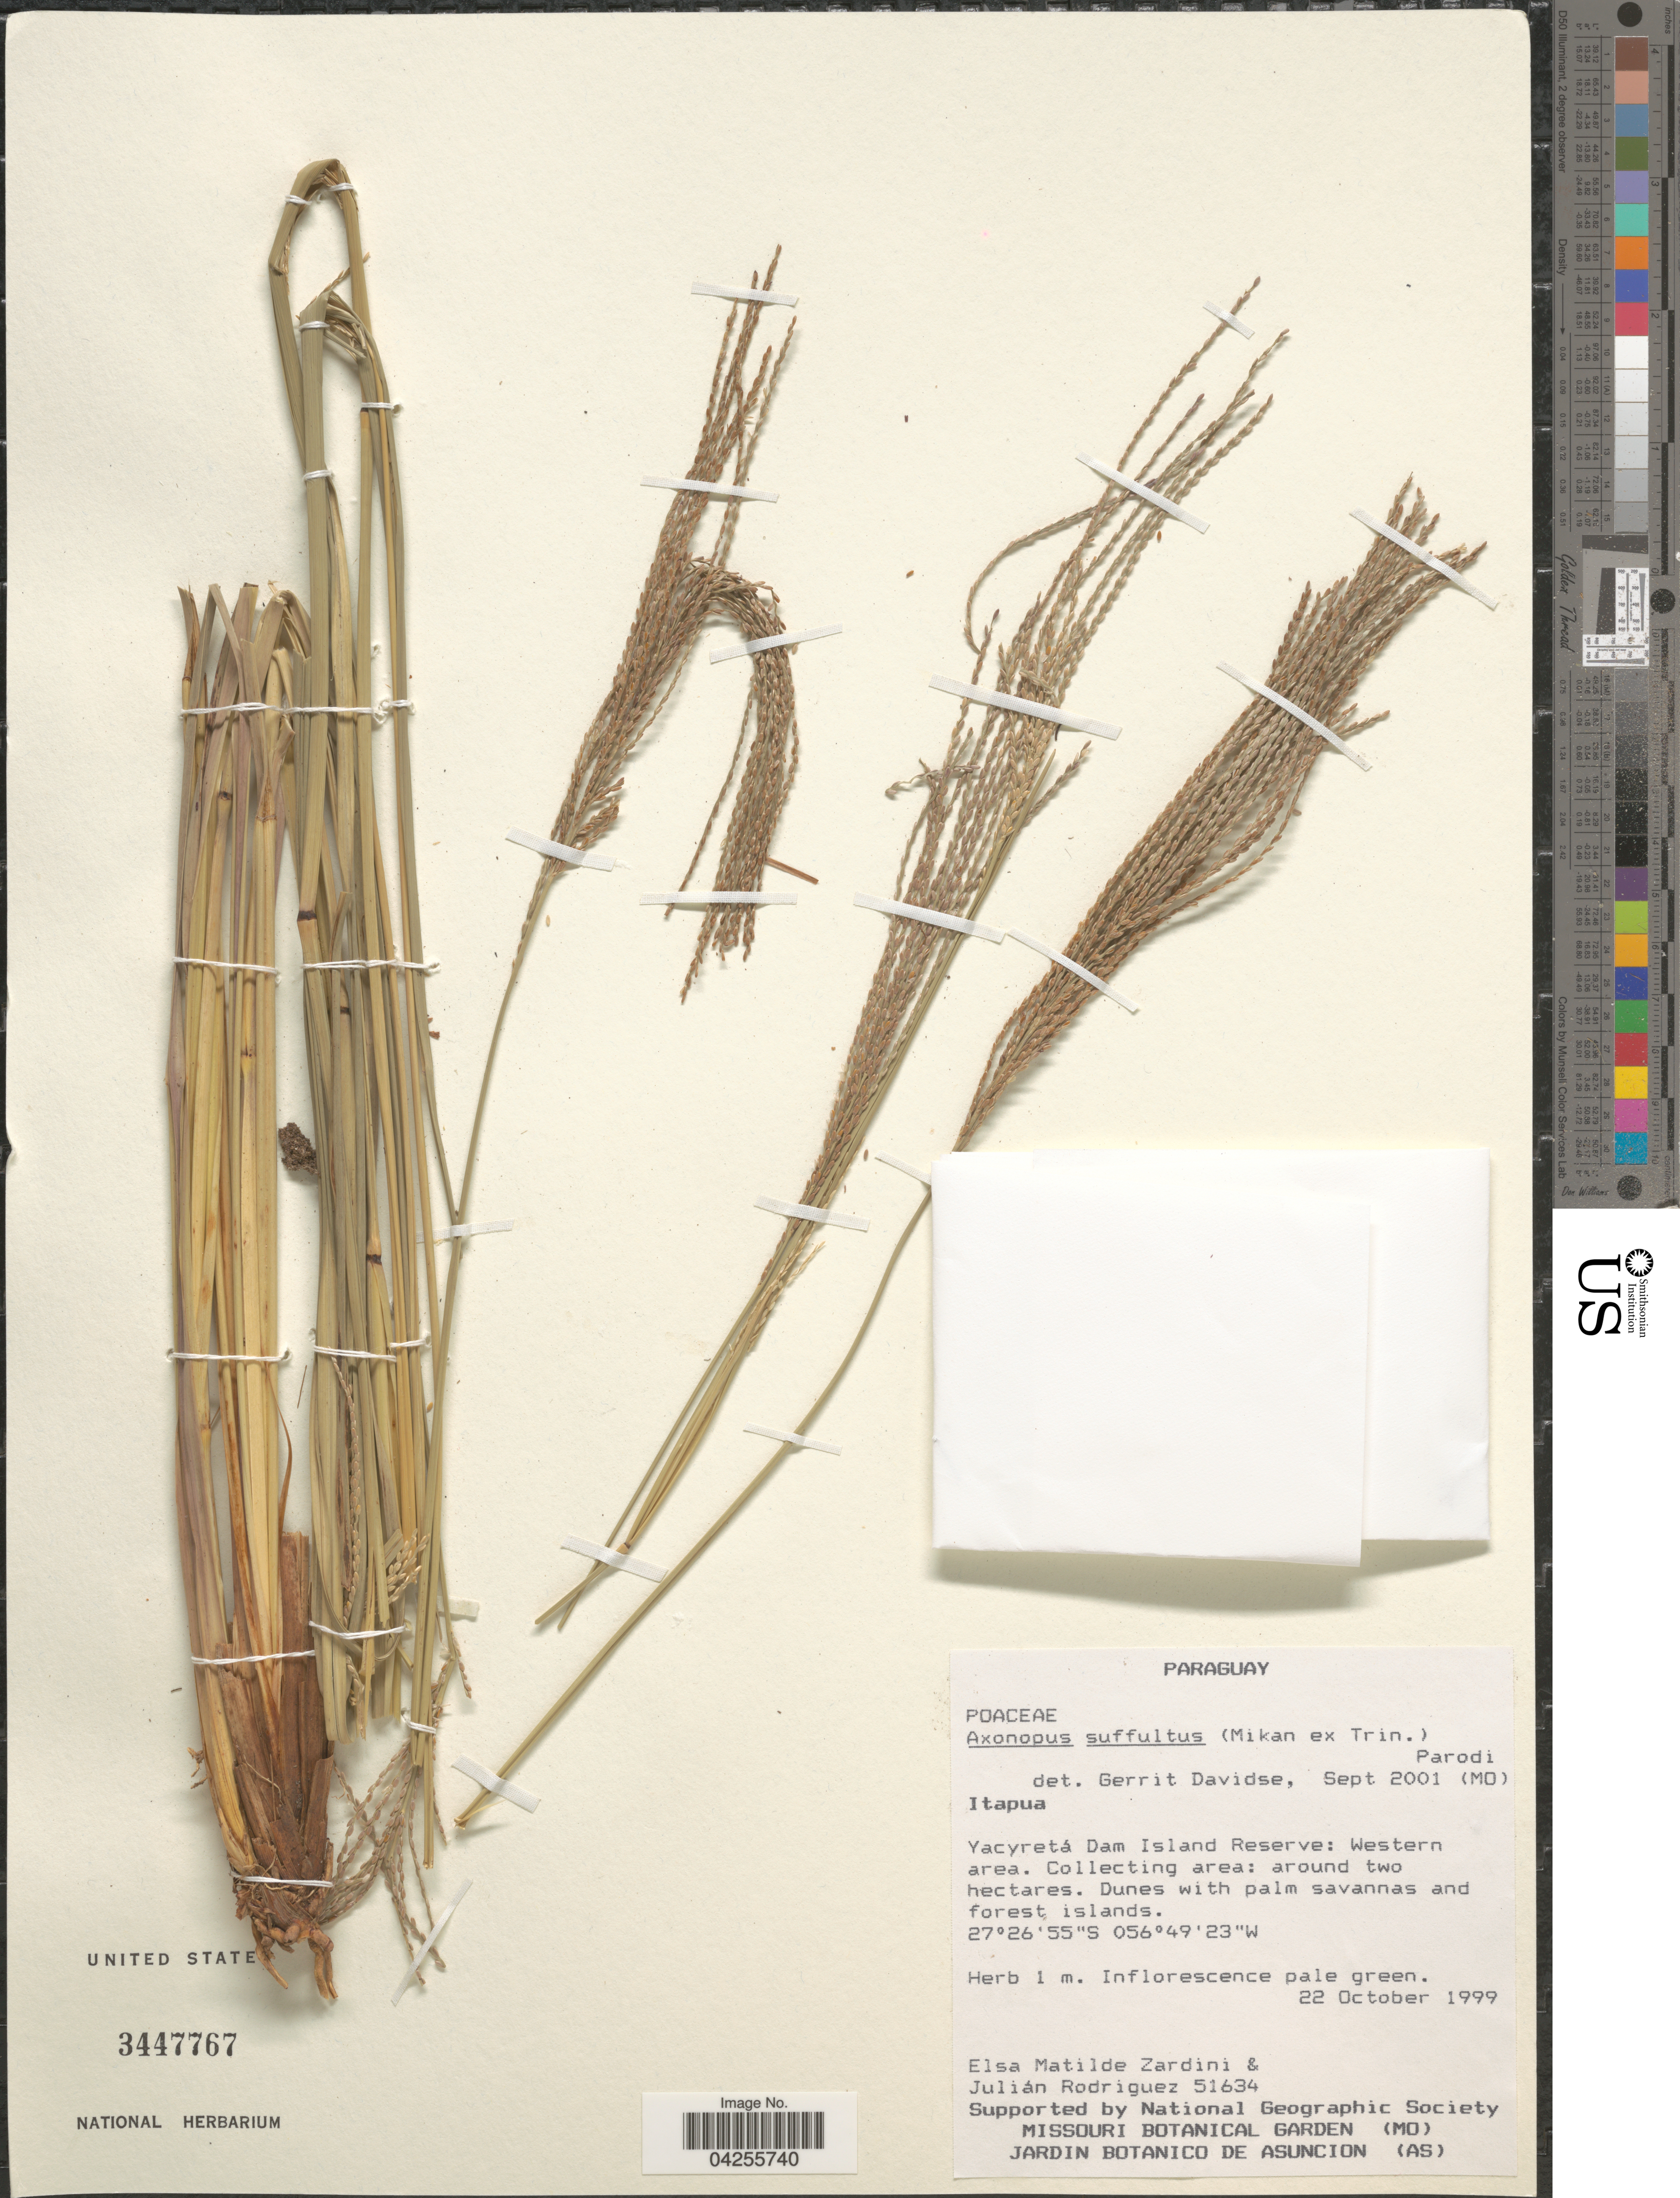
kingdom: Plantae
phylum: Tracheophyta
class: Liliopsida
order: Poales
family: Poaceae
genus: Axonopus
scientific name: Axonopus suffultus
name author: (Nees) Kuhlm.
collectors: E. M. Zardini & J. Rodriguez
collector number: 51634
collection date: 1999-10-22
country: Paraguay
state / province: Itapua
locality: Yacyretá Dam Island Reserve: Western area.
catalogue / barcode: US 3447767